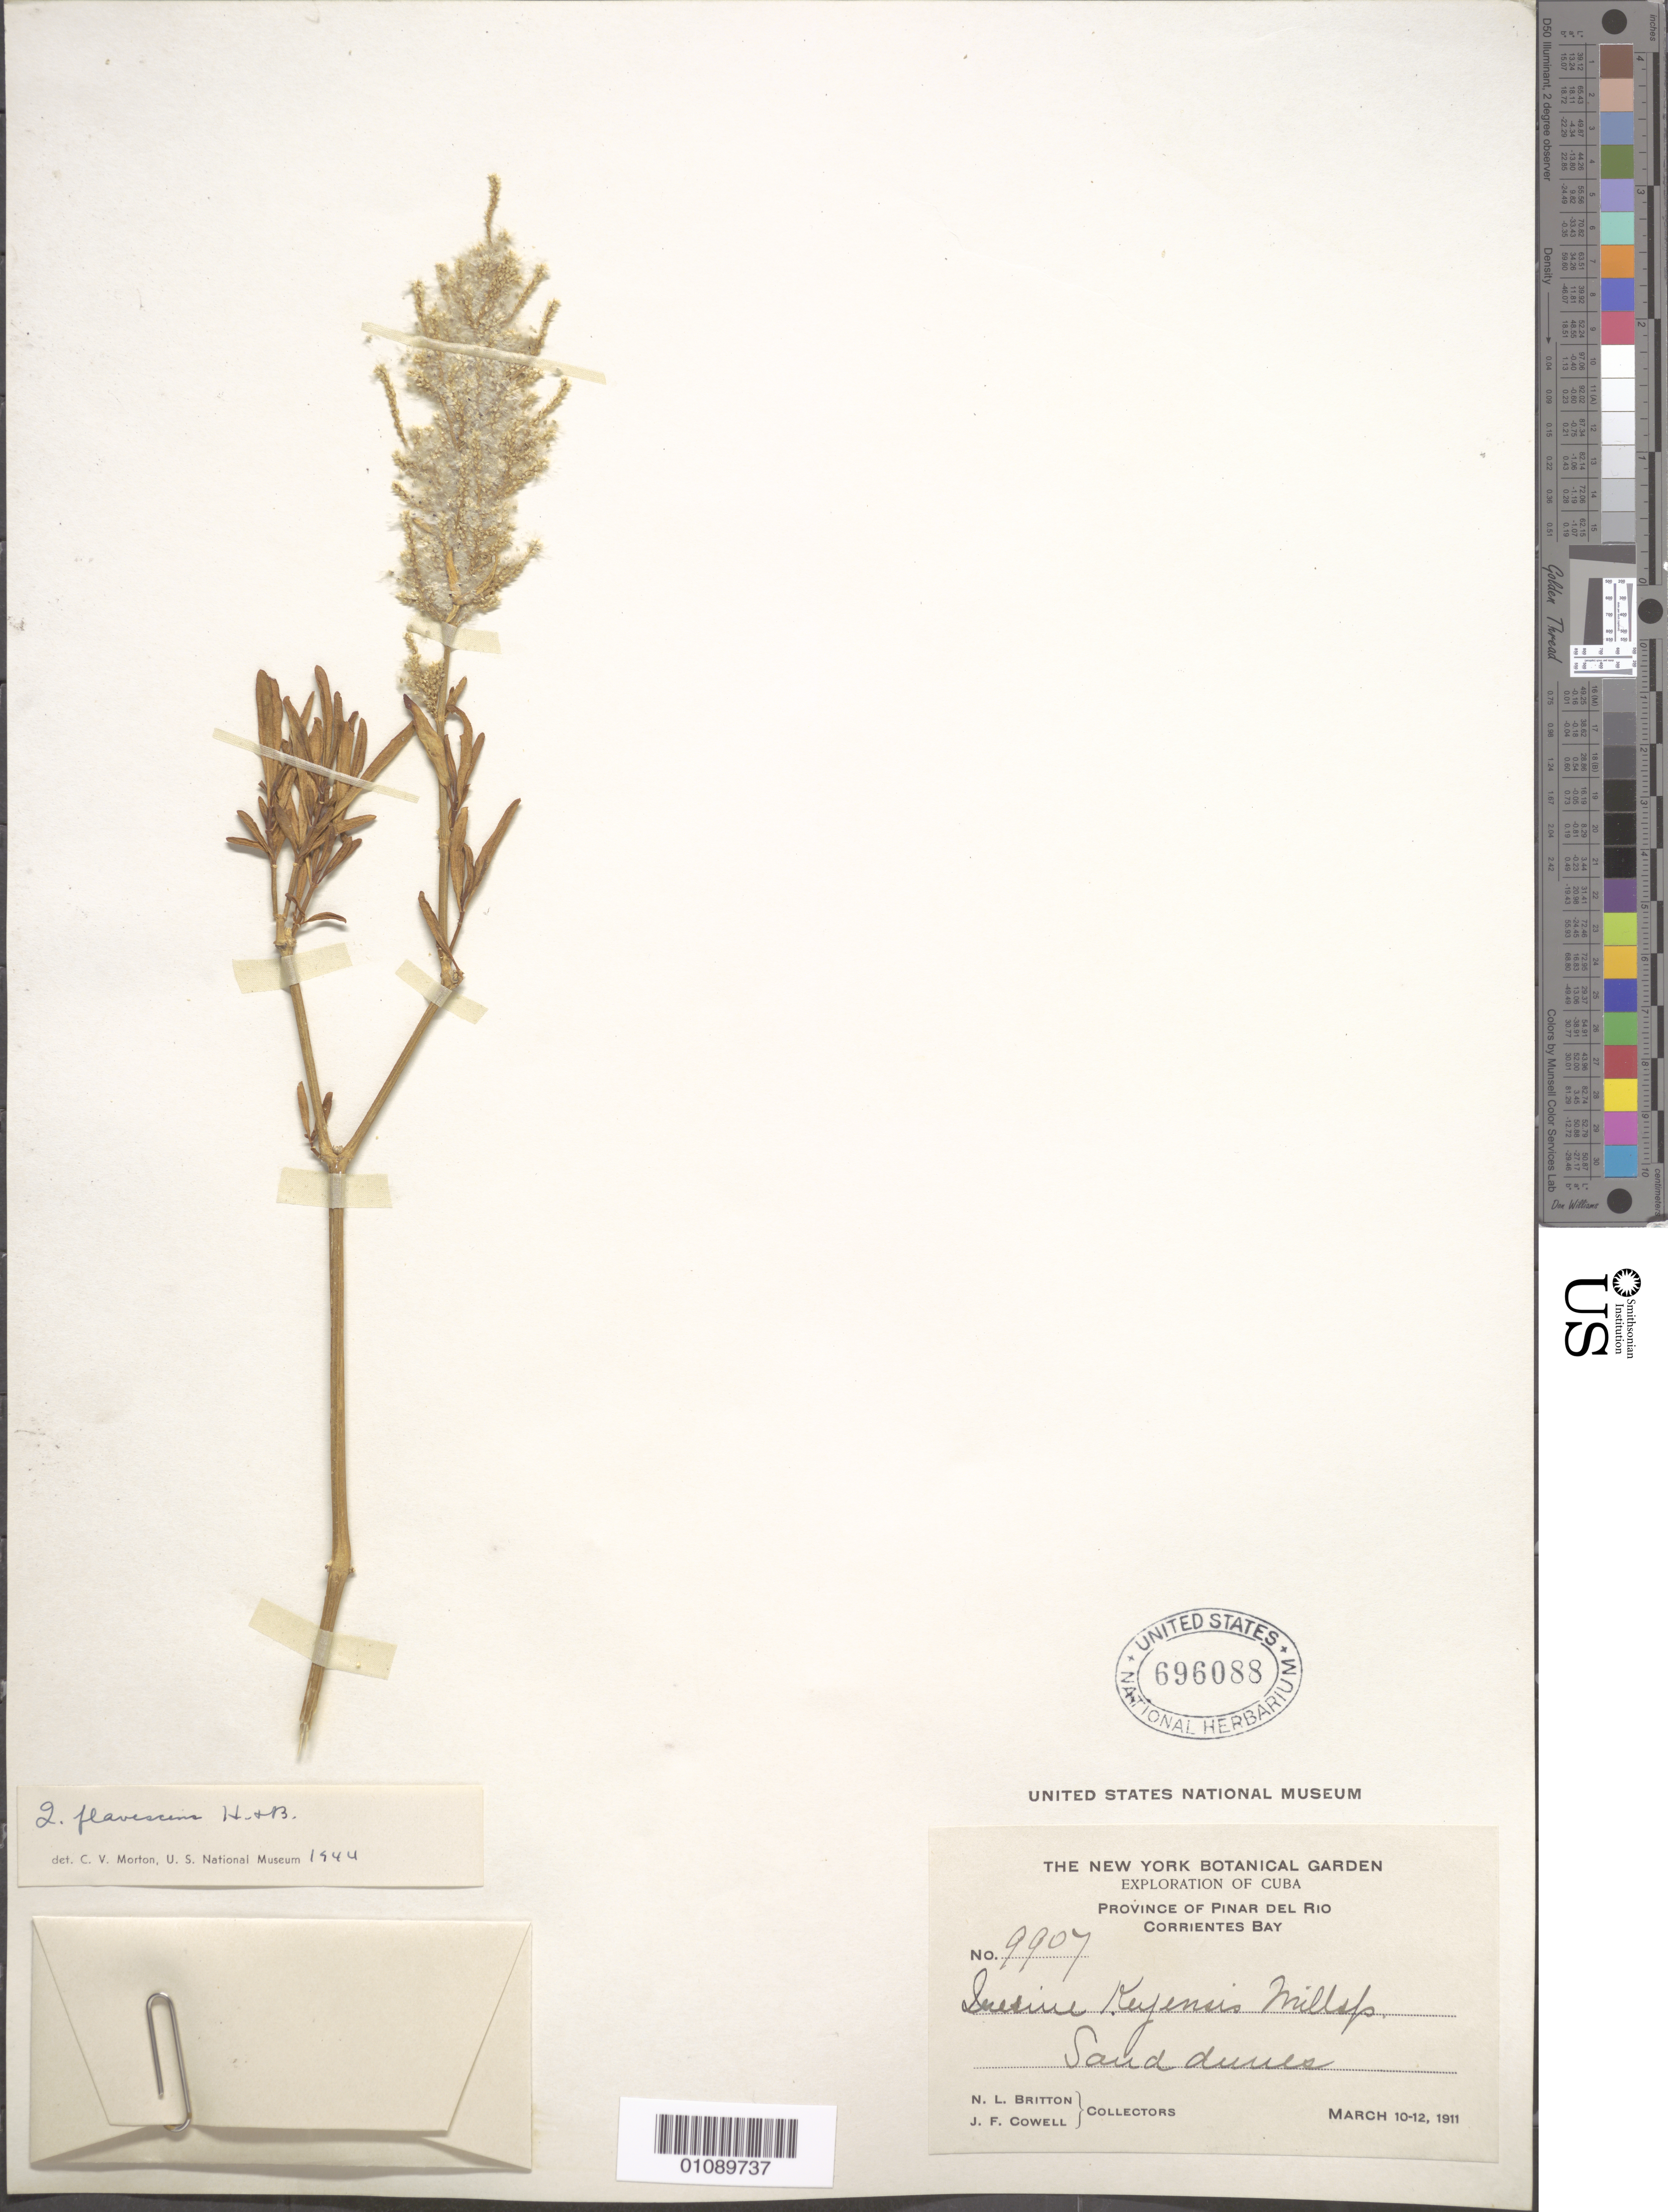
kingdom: Plantae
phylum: Tracheophyta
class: Magnoliopsida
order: Caryophyllales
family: Amaranthaceae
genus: Iresine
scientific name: Iresine flavescens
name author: Humb. & Bonpl. ex Willd.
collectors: N. Britton & J. F. Cowell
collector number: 9907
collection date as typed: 10 Mar 1911 to 12 Mar 1911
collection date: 1911-03-10/1911-03-12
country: Cuba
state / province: Pinar del Rio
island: Cuba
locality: Corrientes Bay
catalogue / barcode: US 696088